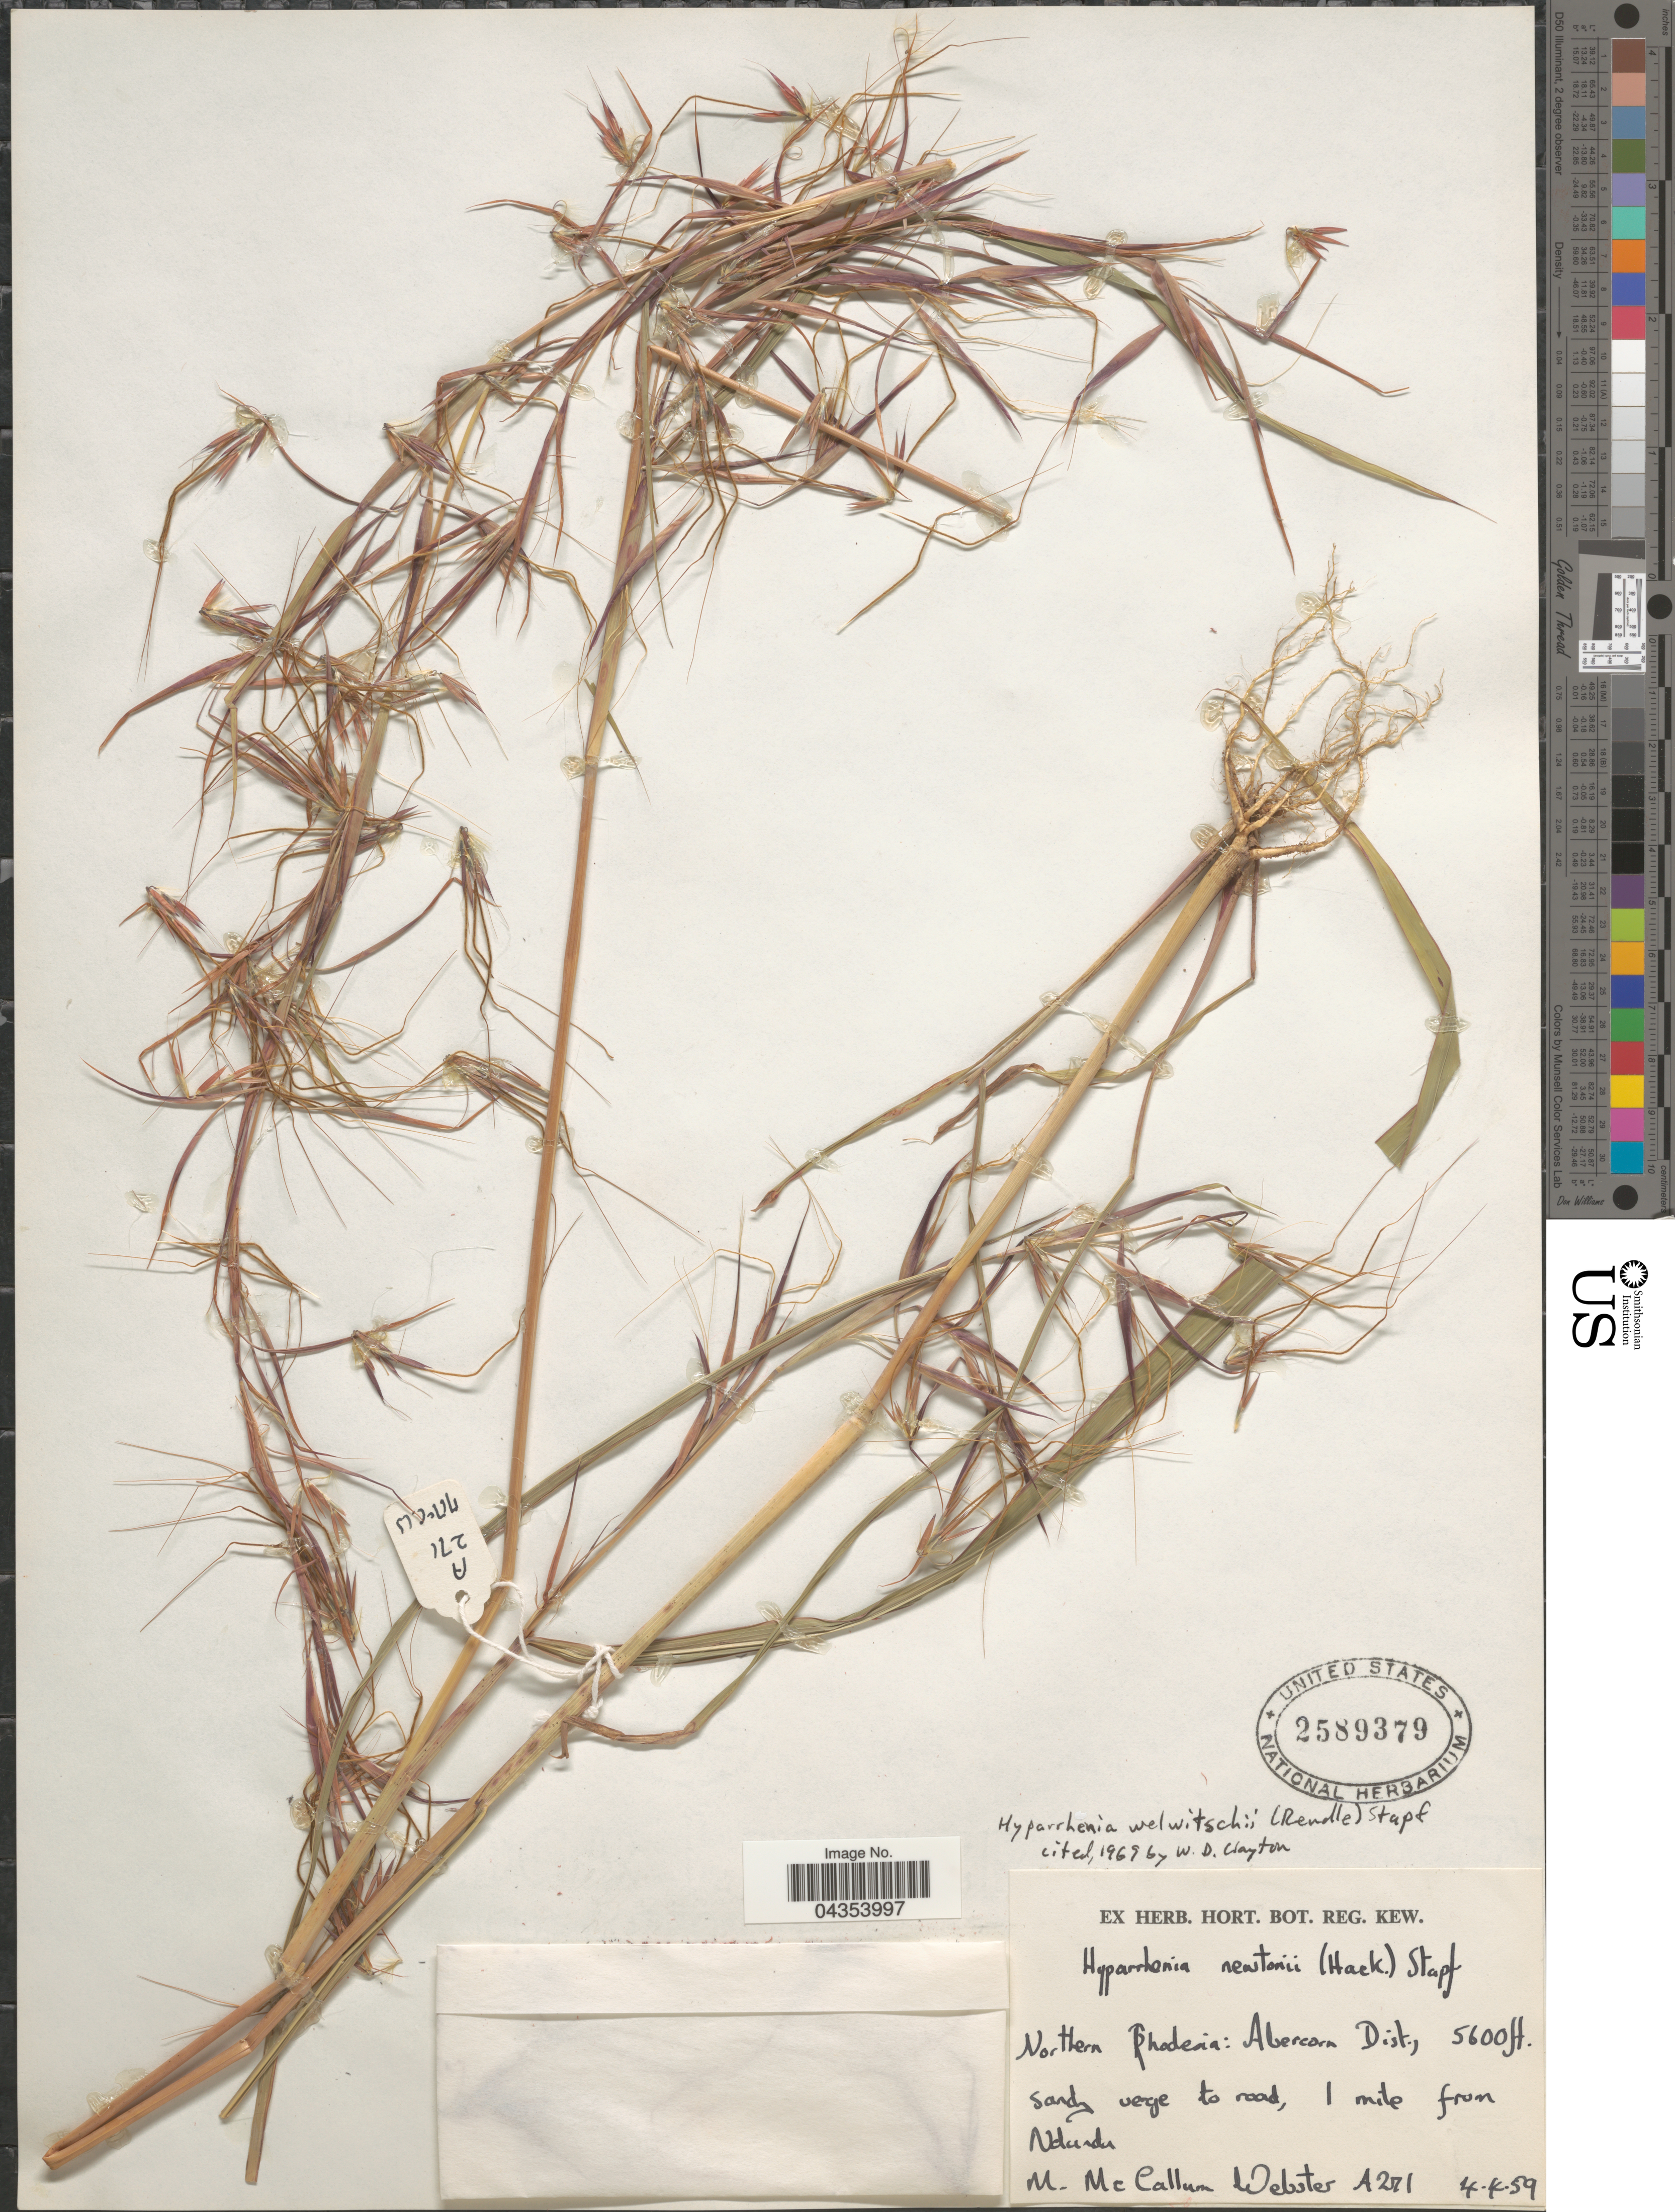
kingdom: Plantae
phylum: Tracheophyta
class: Liliopsida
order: Poales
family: Poaceae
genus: Hyparrhenia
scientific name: Hyparrhenia welwitschii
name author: (Rendle) Stapf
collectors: M. Webster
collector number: A271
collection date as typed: Transcribed d/m/y: 4/4/59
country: Zambia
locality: Northern Rhodesia: Abercorn Dist., Sandy verge to road, 1 mile from Ndundu.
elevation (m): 1707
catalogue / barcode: US 2589379